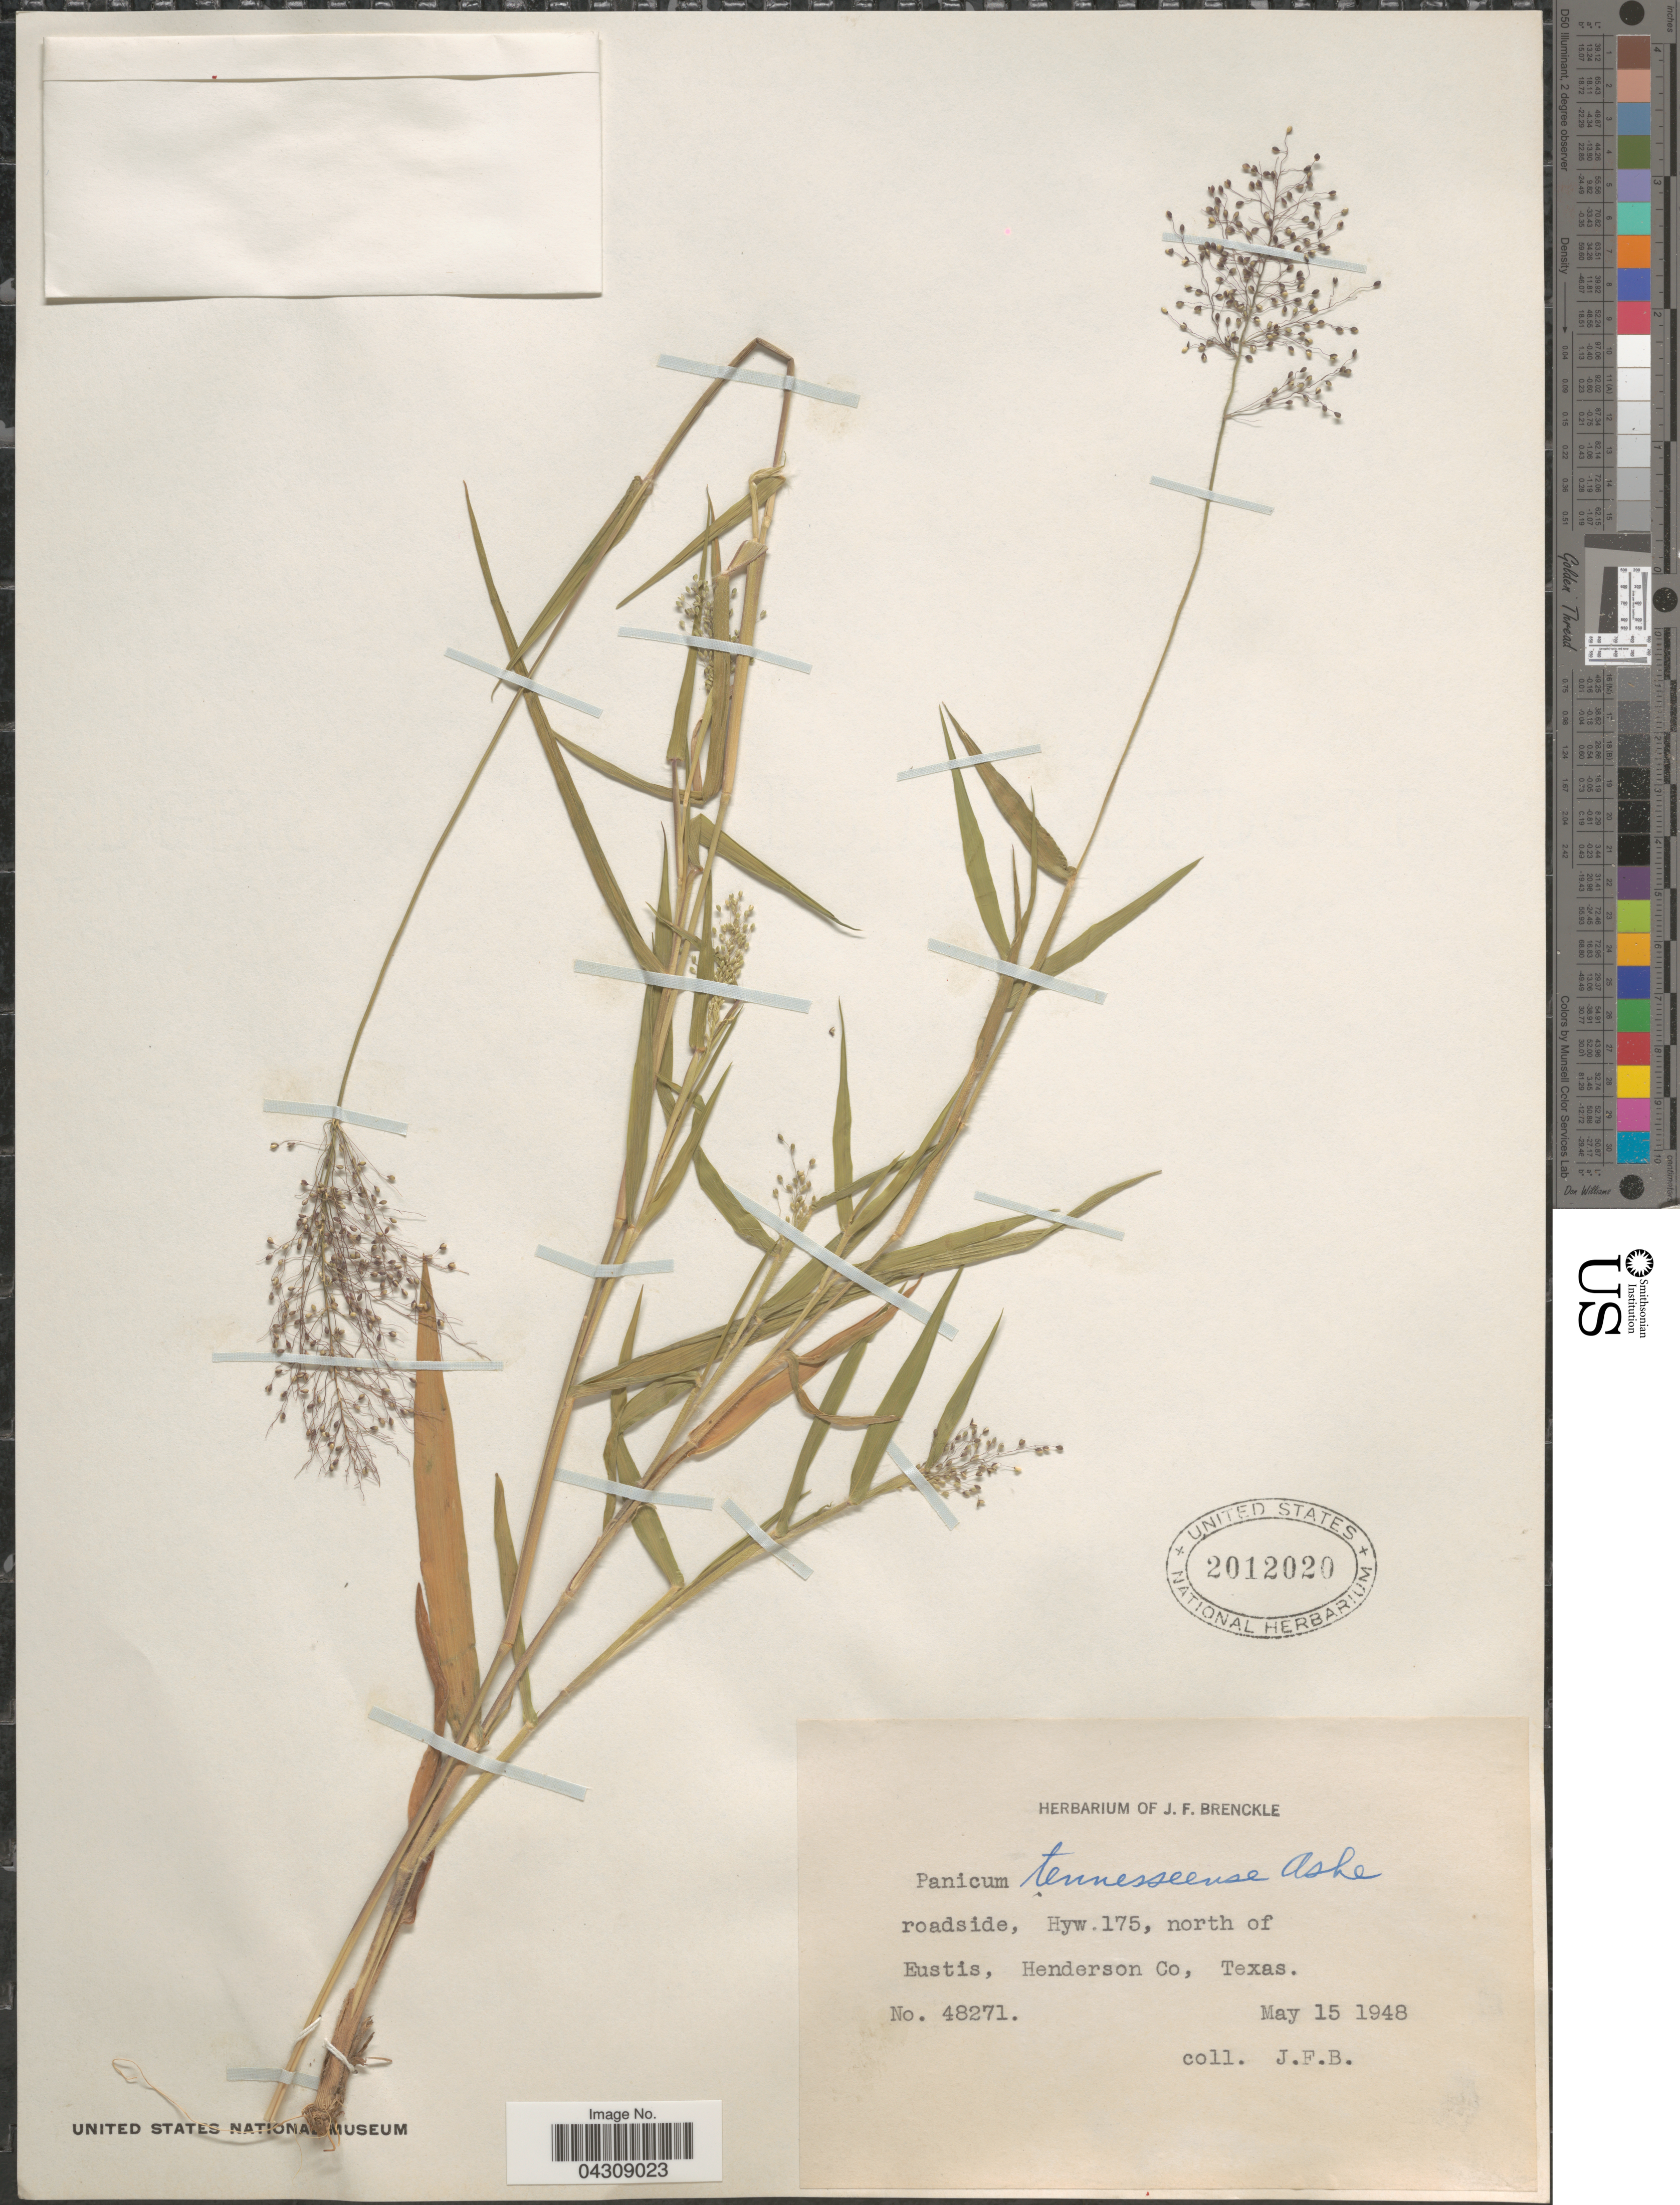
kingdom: Plantae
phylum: Tracheophyta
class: Liliopsida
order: Poales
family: Poaceae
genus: Dichanthelium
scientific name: Dichanthelium acuminatum var. acuminatum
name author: (Sw.) Gould & C.A. Clark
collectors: J. Brenckle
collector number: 48271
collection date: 1948-05-15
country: United States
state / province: Texas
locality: Roadside, Hyw. 175, north of Eustis, Henderson Co.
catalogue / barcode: US 2012020